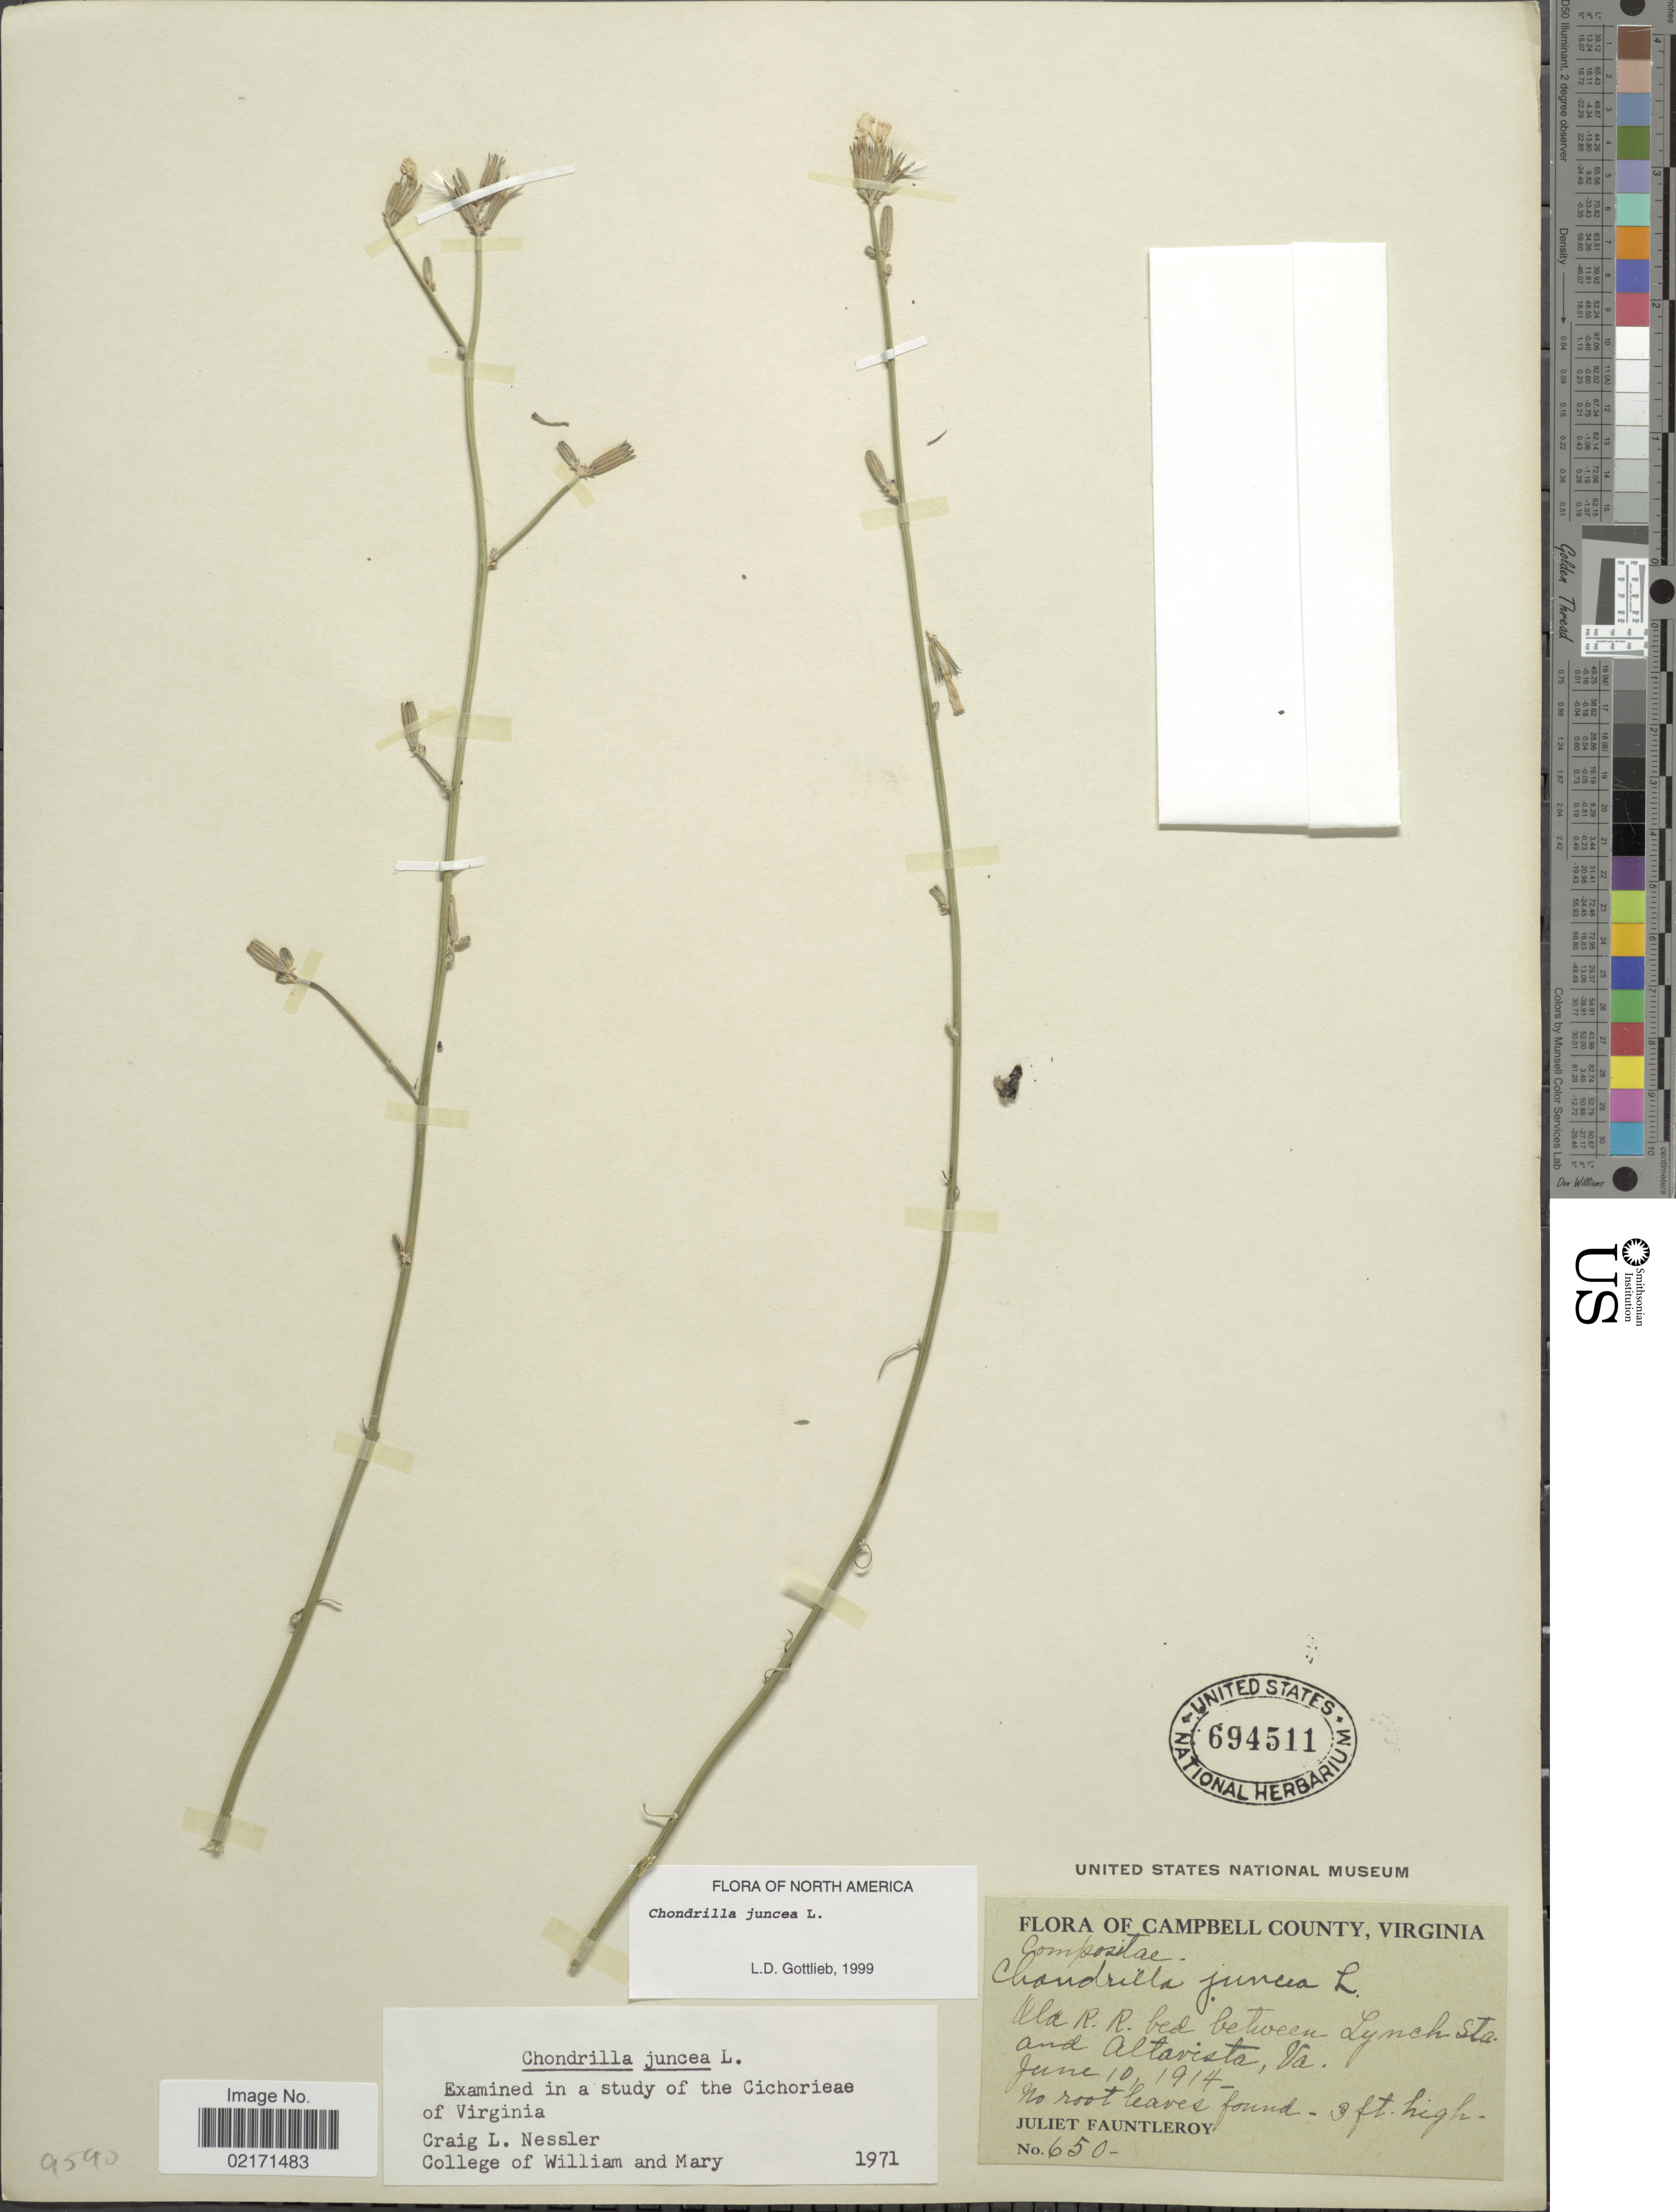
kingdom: Plantae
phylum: Tracheophyta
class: Magnoliopsida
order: Asterales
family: Asteraceae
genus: Chondrilla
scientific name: Chondrilla juncea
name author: L.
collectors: J. Fauntleroy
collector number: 650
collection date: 1914-06-10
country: United States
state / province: Virginia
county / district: Campbell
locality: Campbell County, Old R.R. between Lynch Sta. and Altavista, Va.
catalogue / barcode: US 694511